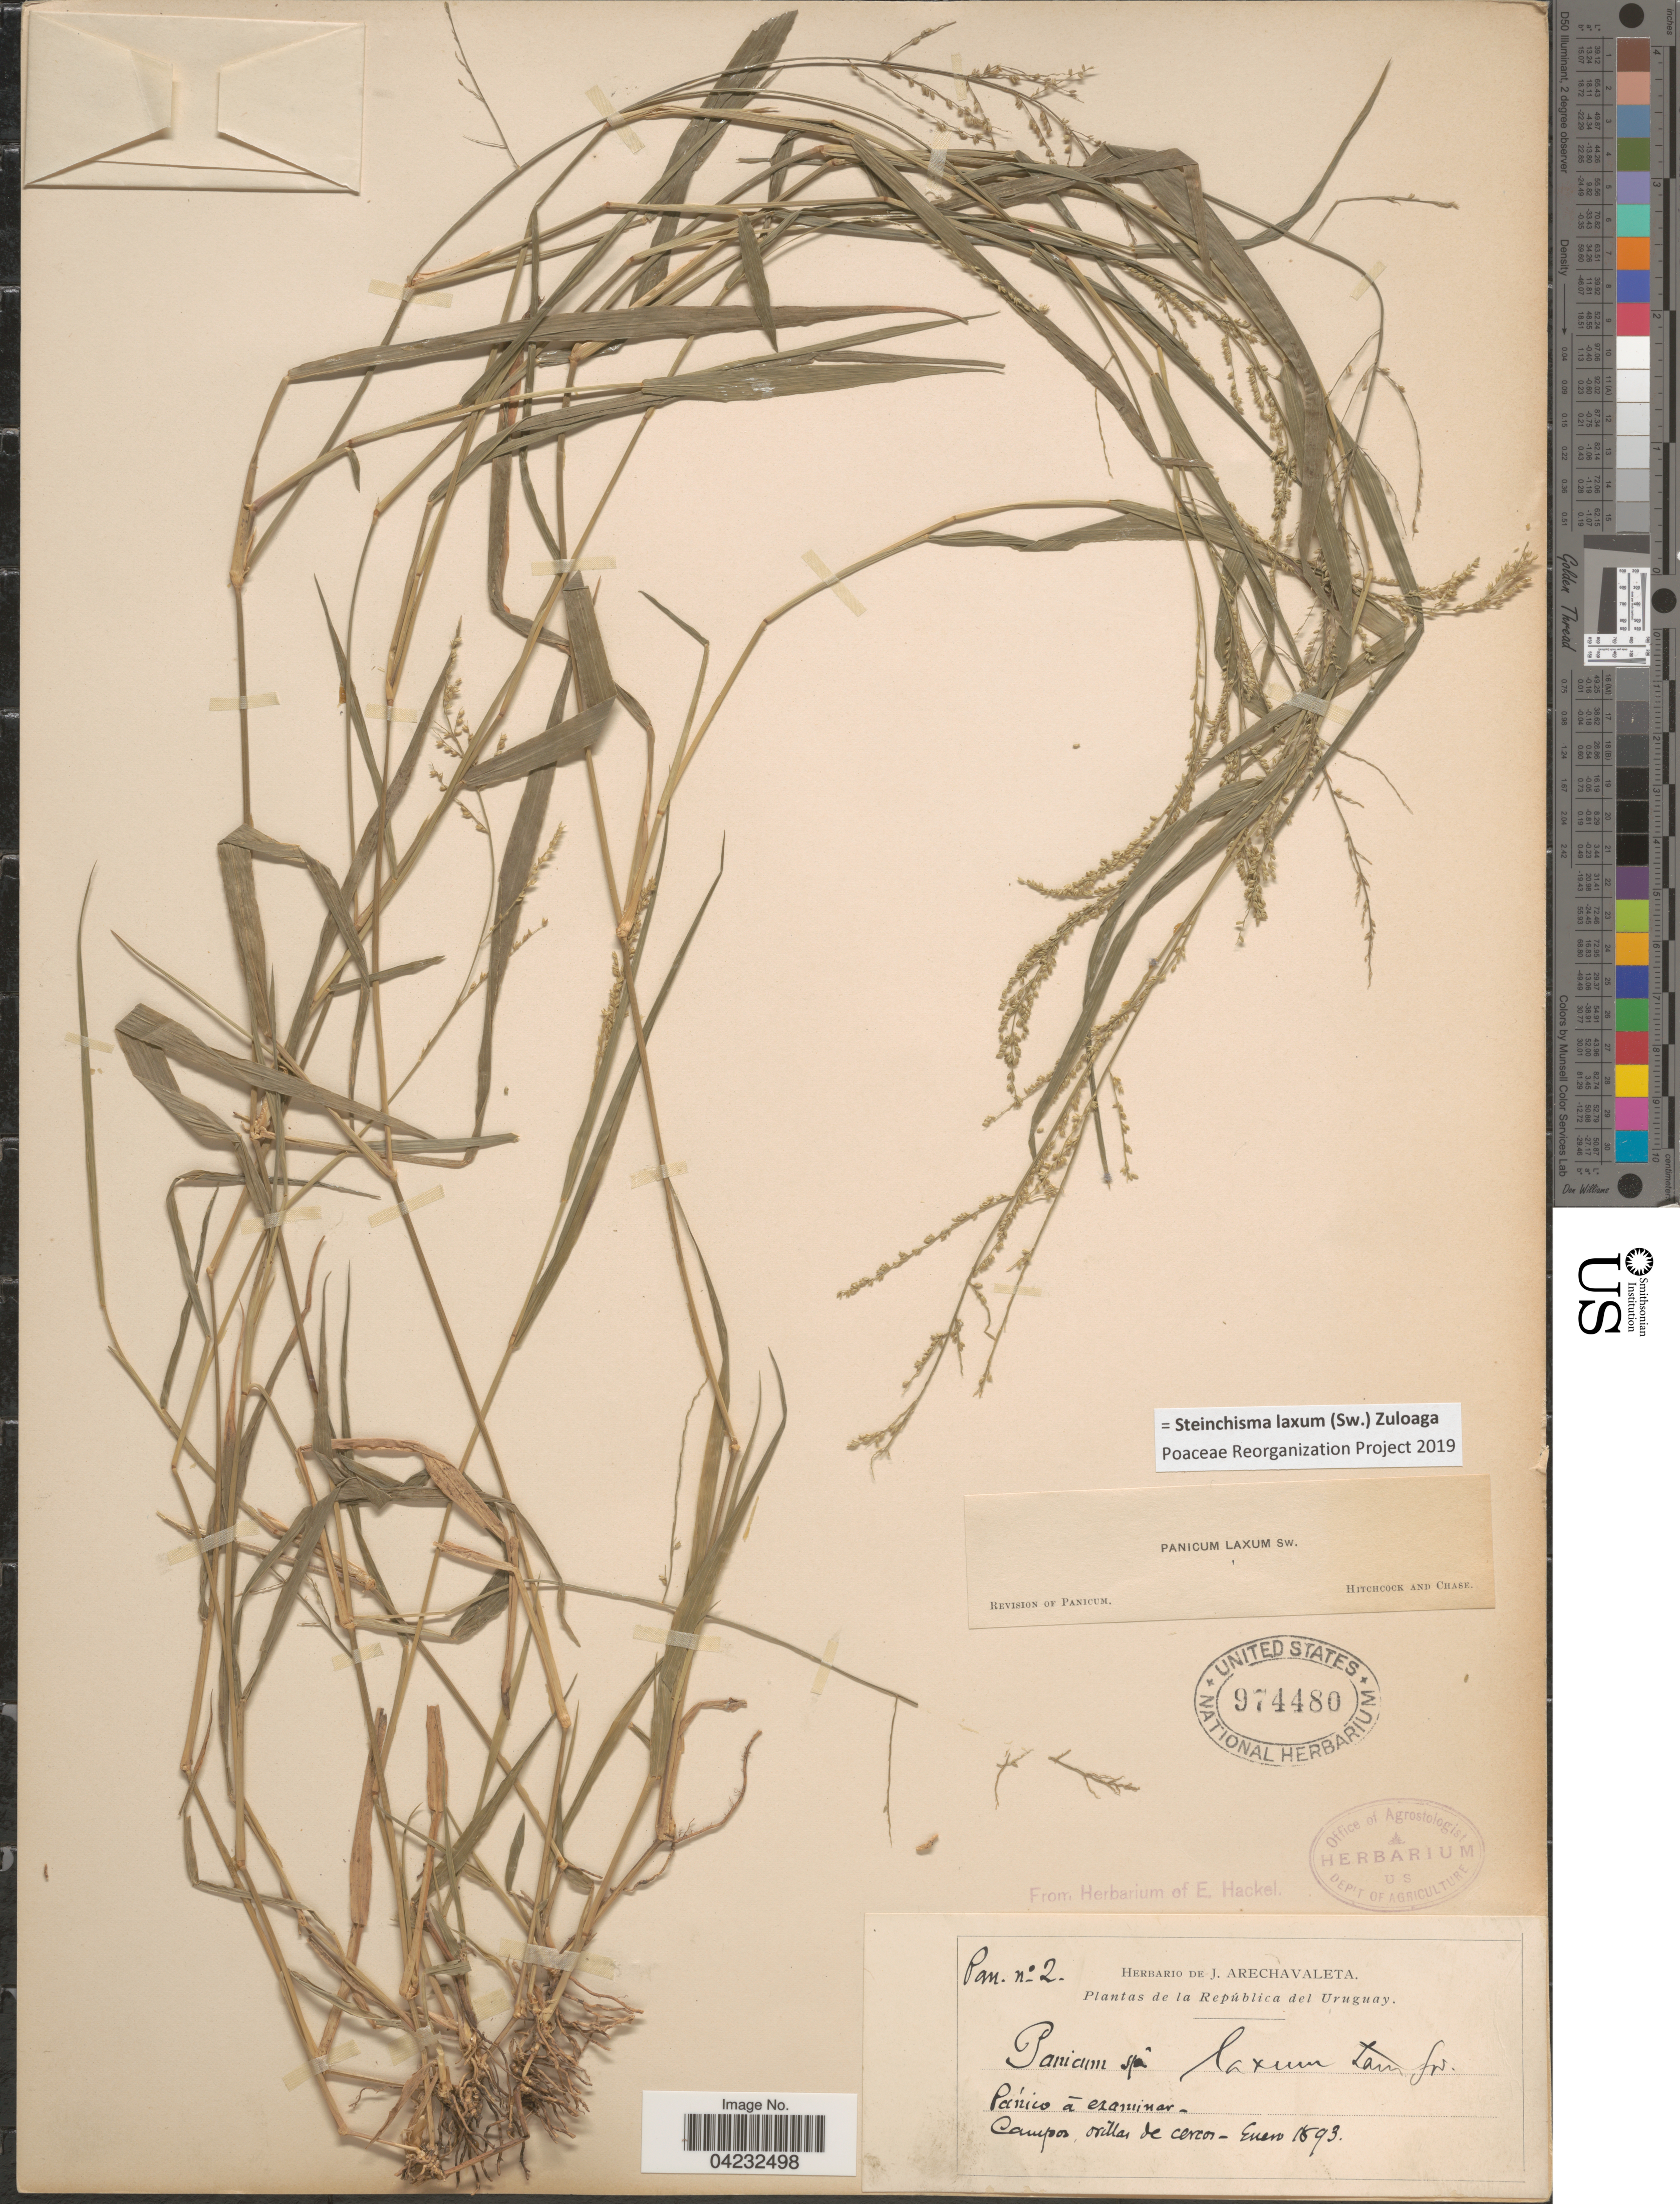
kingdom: Plantae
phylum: Tracheophyta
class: Liliopsida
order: Poales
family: Poaceae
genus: Steinchisma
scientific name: Steinchisma laxum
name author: (Sw.) Zuloaga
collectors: ex herb. de J. Arechavaleta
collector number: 2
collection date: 1893-01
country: Uruguay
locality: República del Uruguay. Campos orillas de cercos.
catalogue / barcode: US 974480